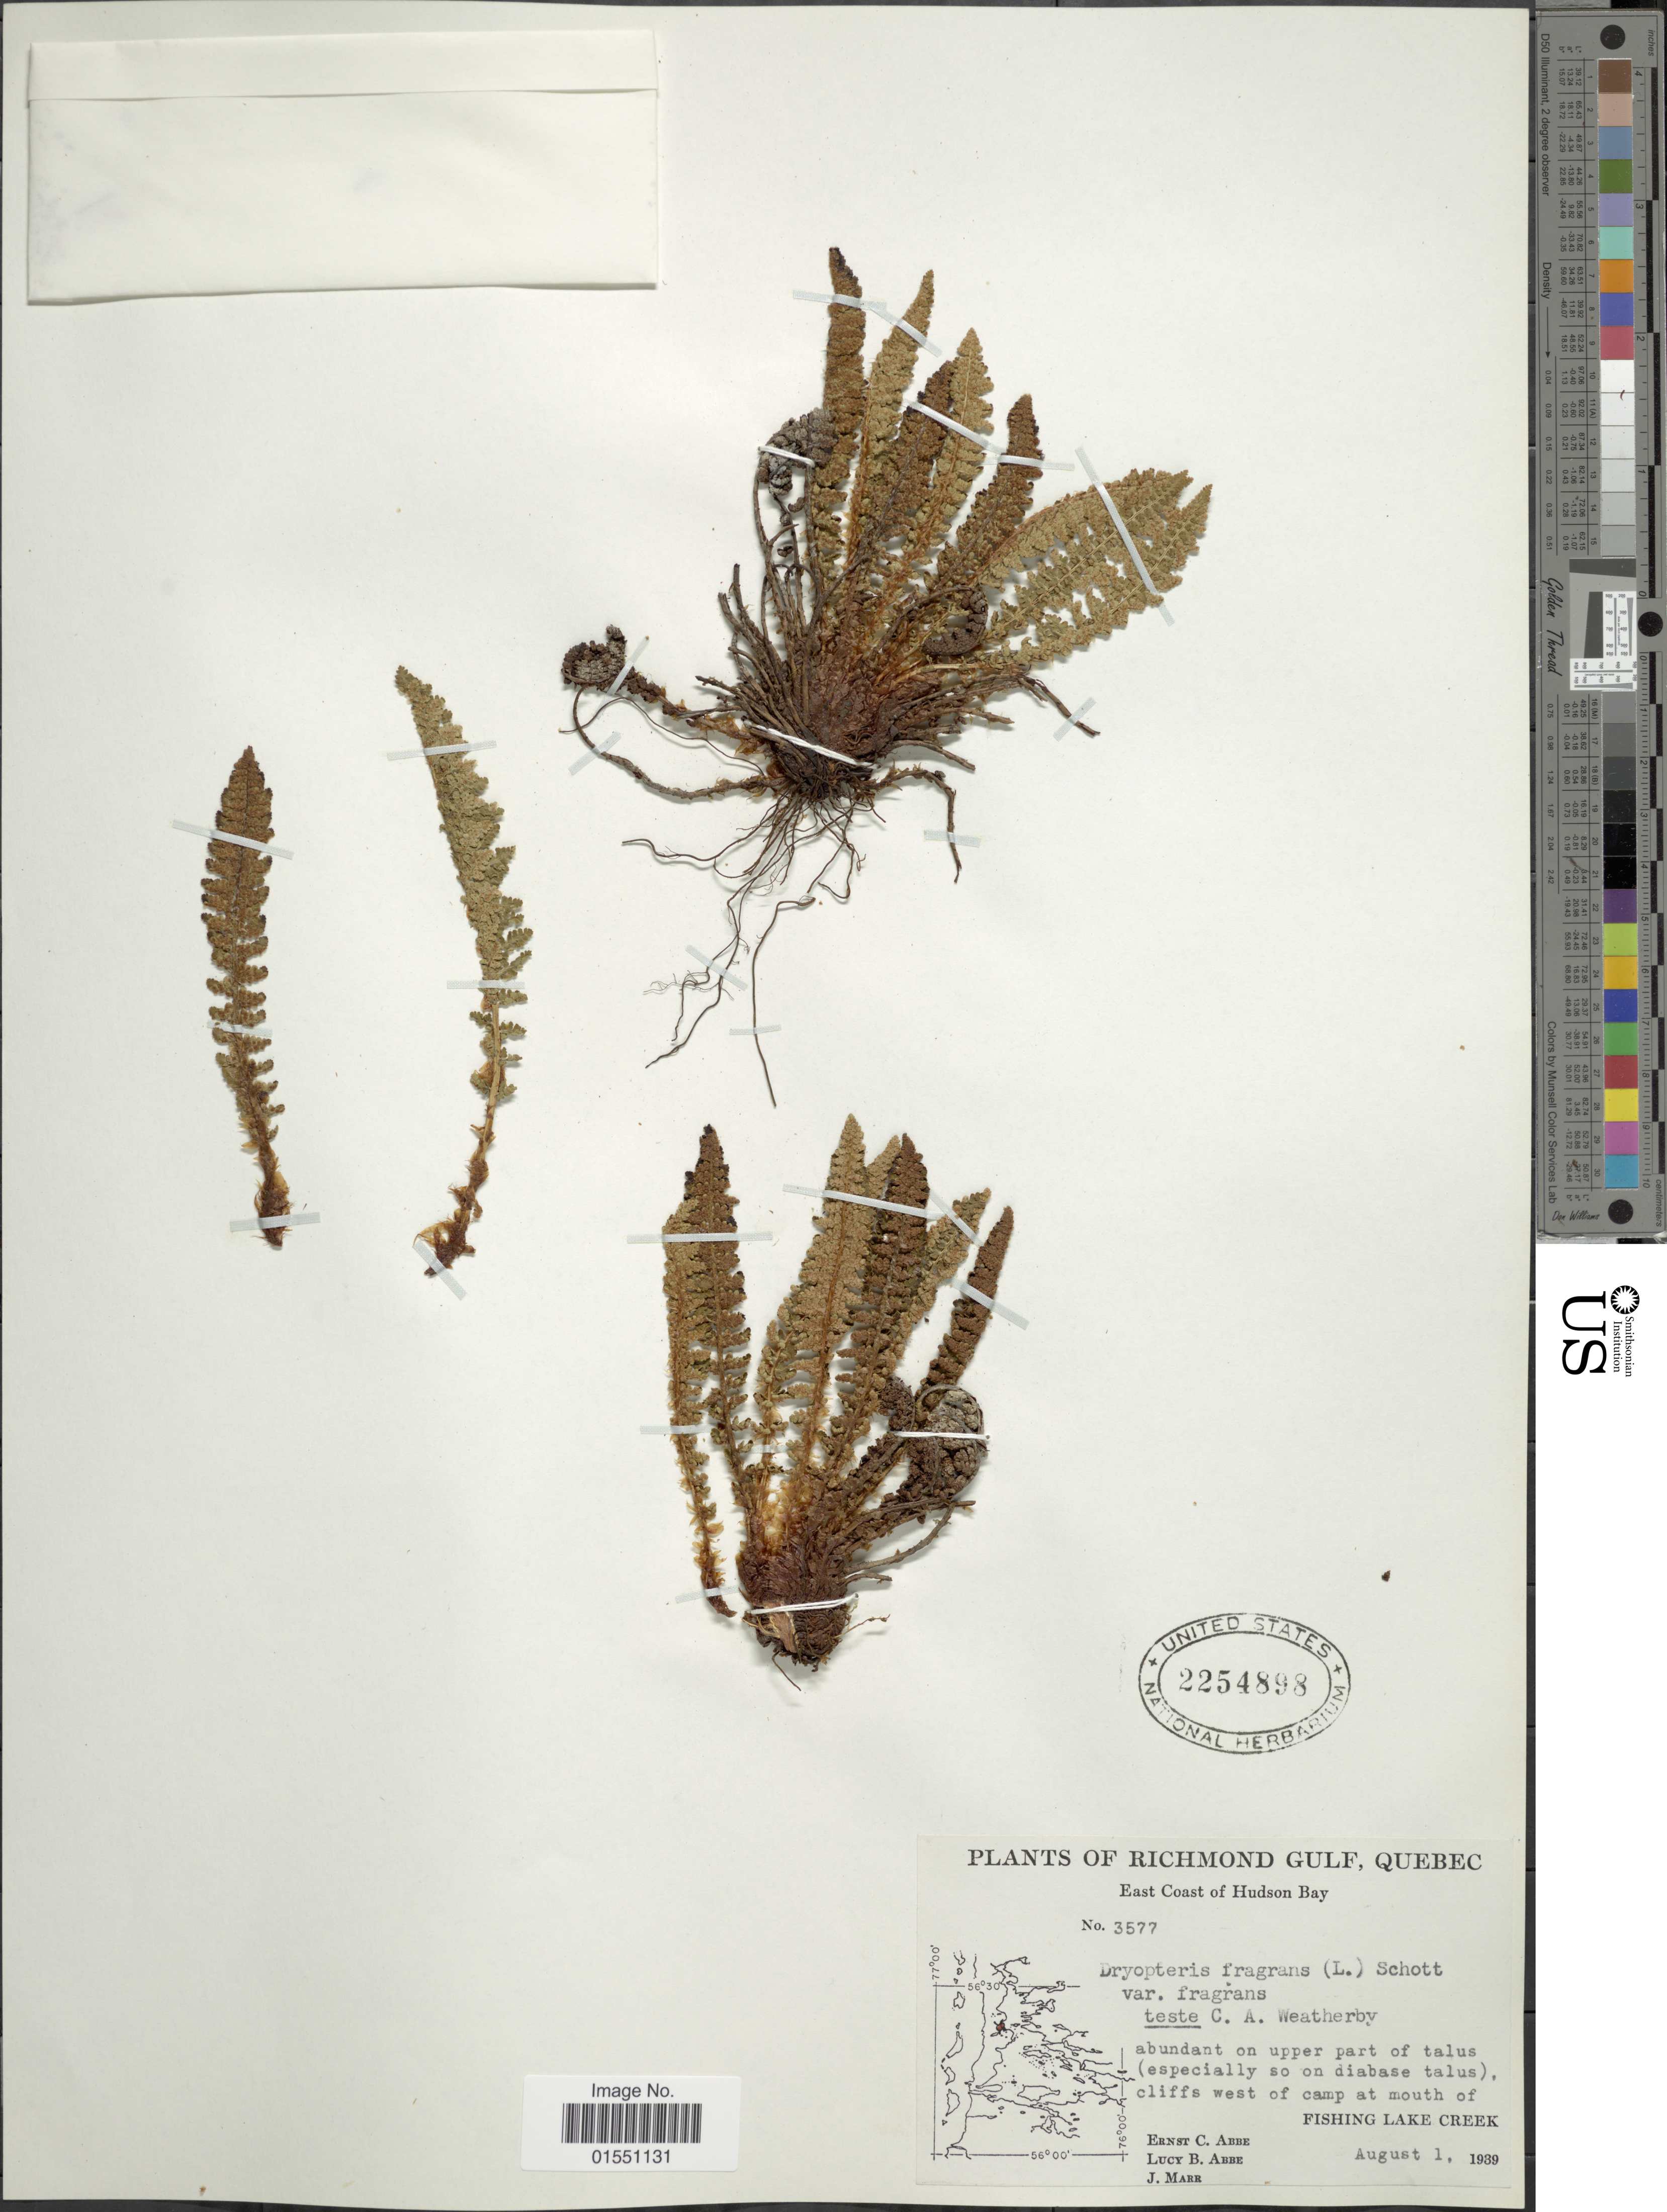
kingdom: Plantae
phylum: Tracheophyta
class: Polypodiopsida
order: Polypodiales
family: Dryopteridaceae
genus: Dryopteris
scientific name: Dryopteris fragrans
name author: (L.) Schott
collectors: E. C. Abbe, L. B. Abbe & J. Marr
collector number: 3577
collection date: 1939-08-01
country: Canada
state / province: Quebec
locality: Richmond Gulf. East Coast of Hudson Bay. cliffs west of camp at mouth of Fishing Lake Creek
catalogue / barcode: US 2254898